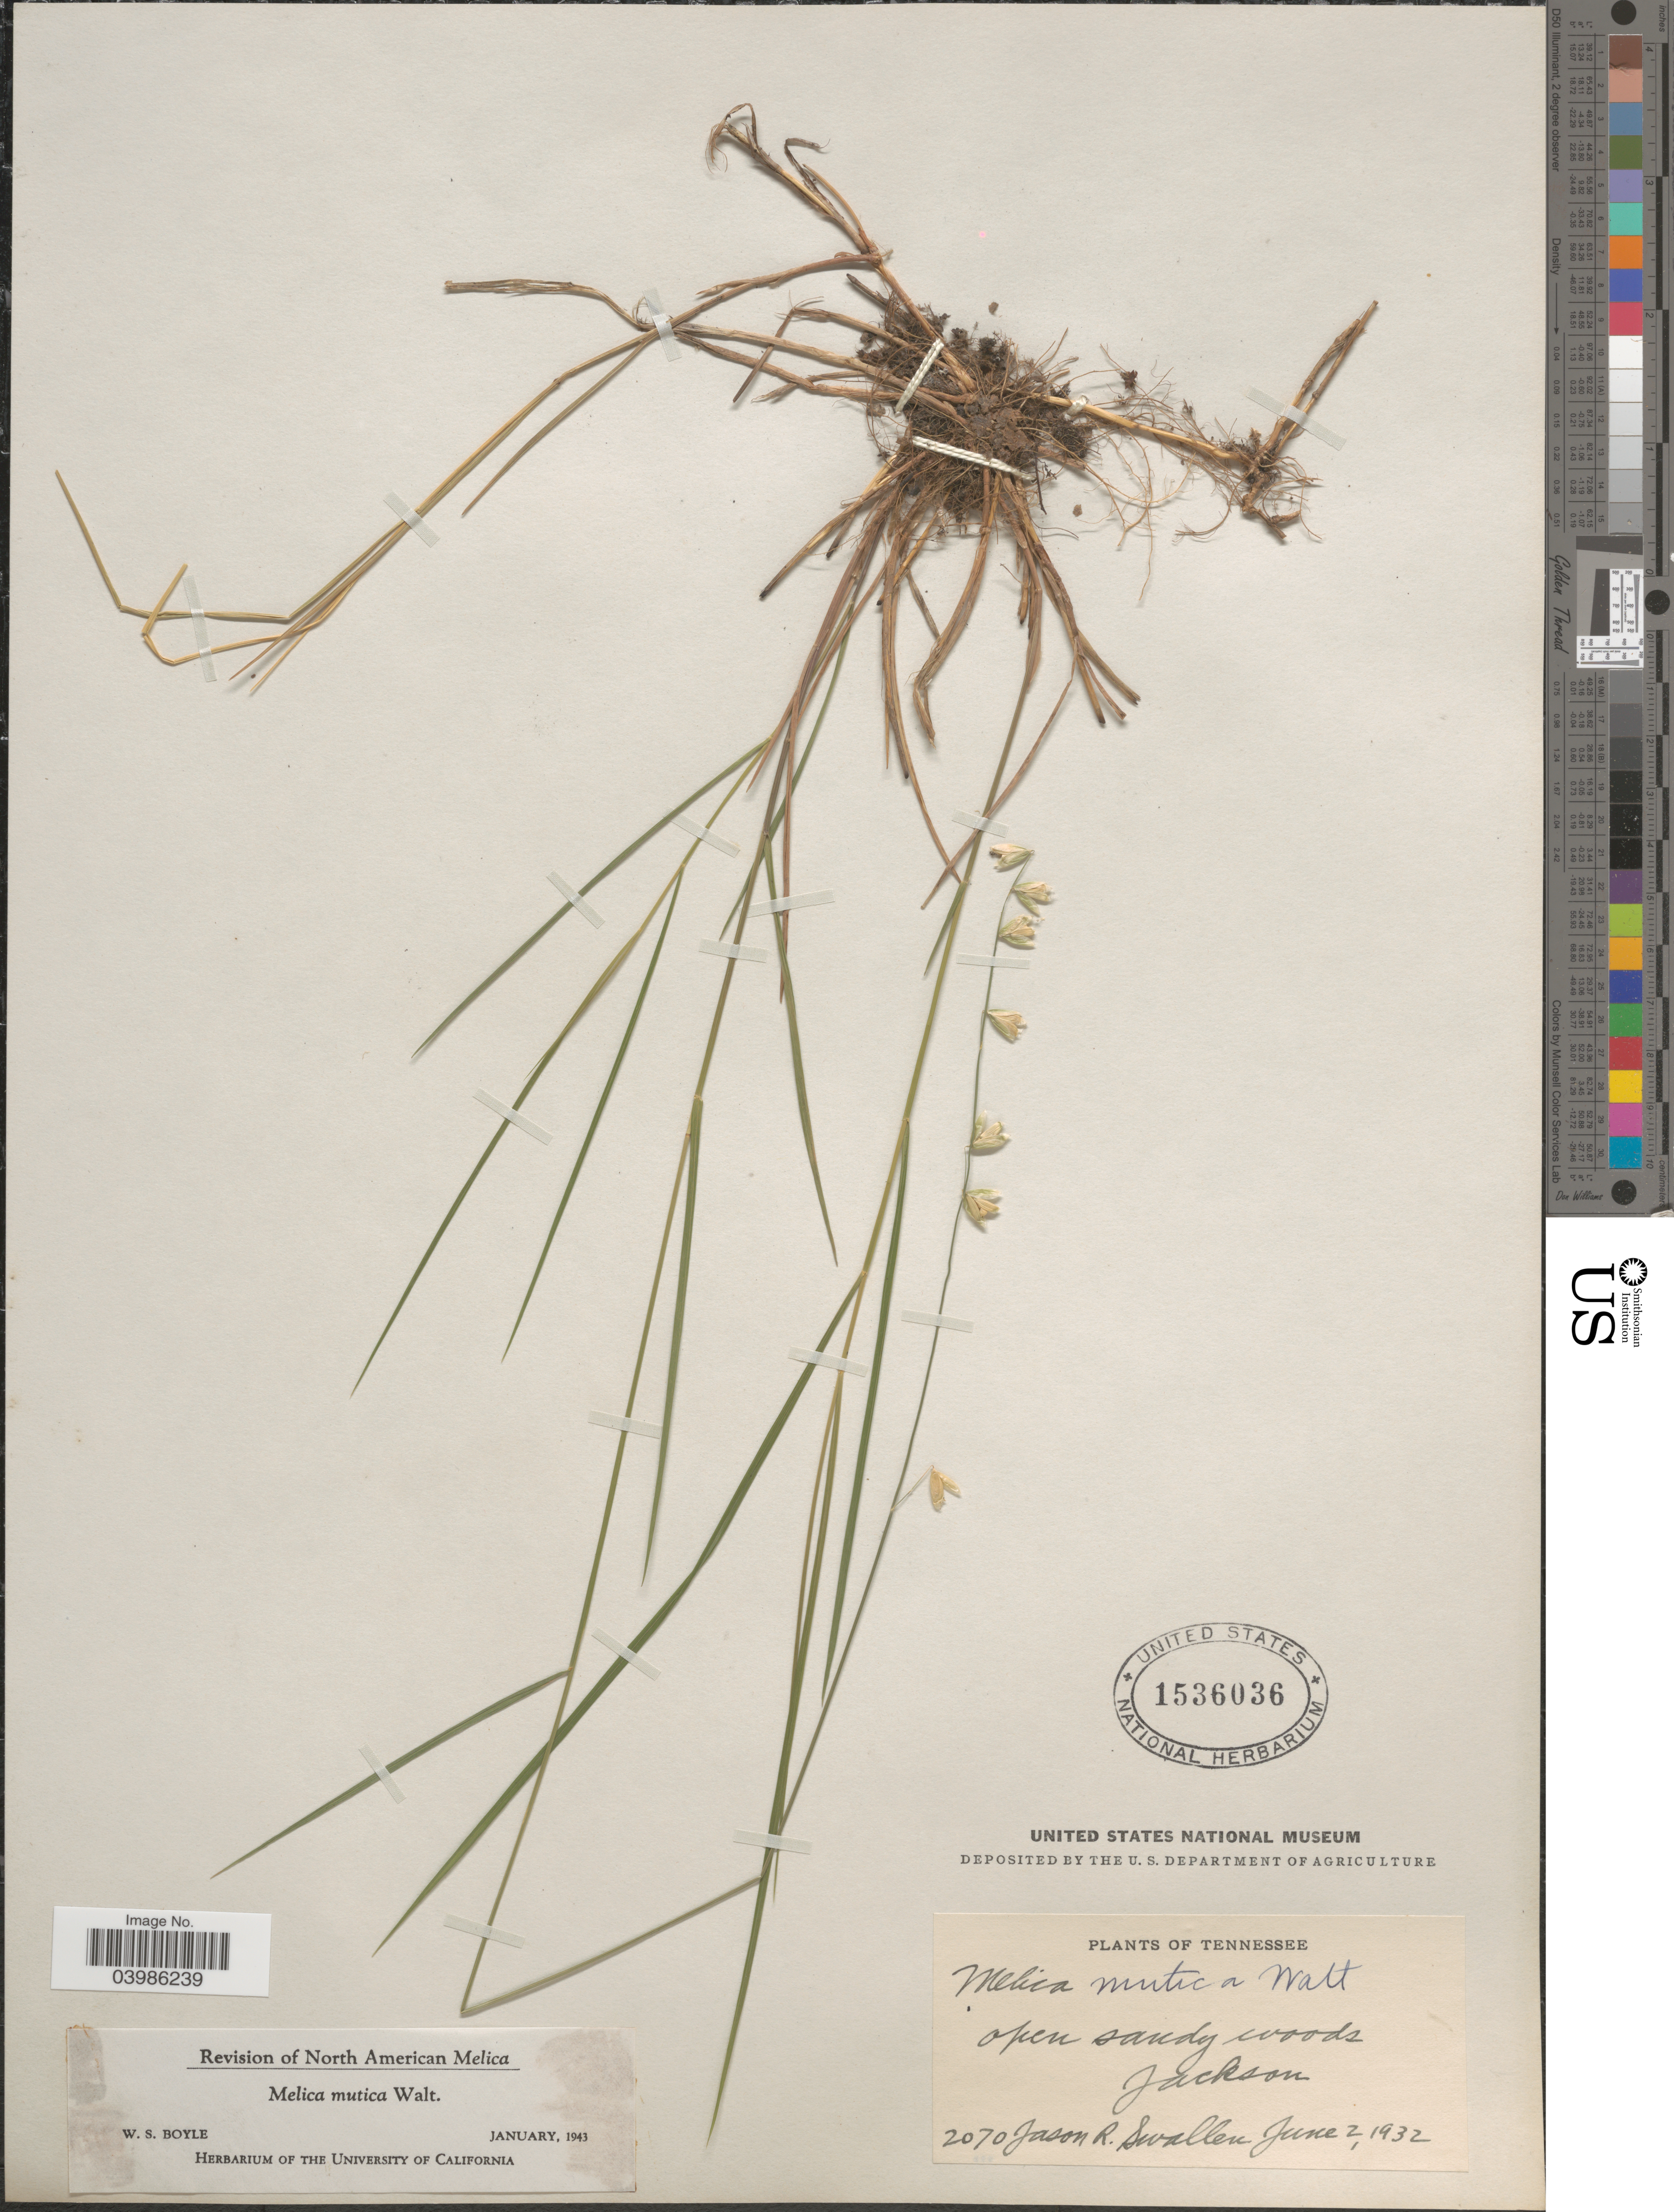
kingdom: Plantae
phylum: Tracheophyta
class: Liliopsida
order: Poales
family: Poaceae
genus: Melica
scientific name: Melica mutica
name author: Walter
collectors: J. R. Swallen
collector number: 2070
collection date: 1932-06-02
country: United States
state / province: Tennessee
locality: Jackson.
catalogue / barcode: US 1536036